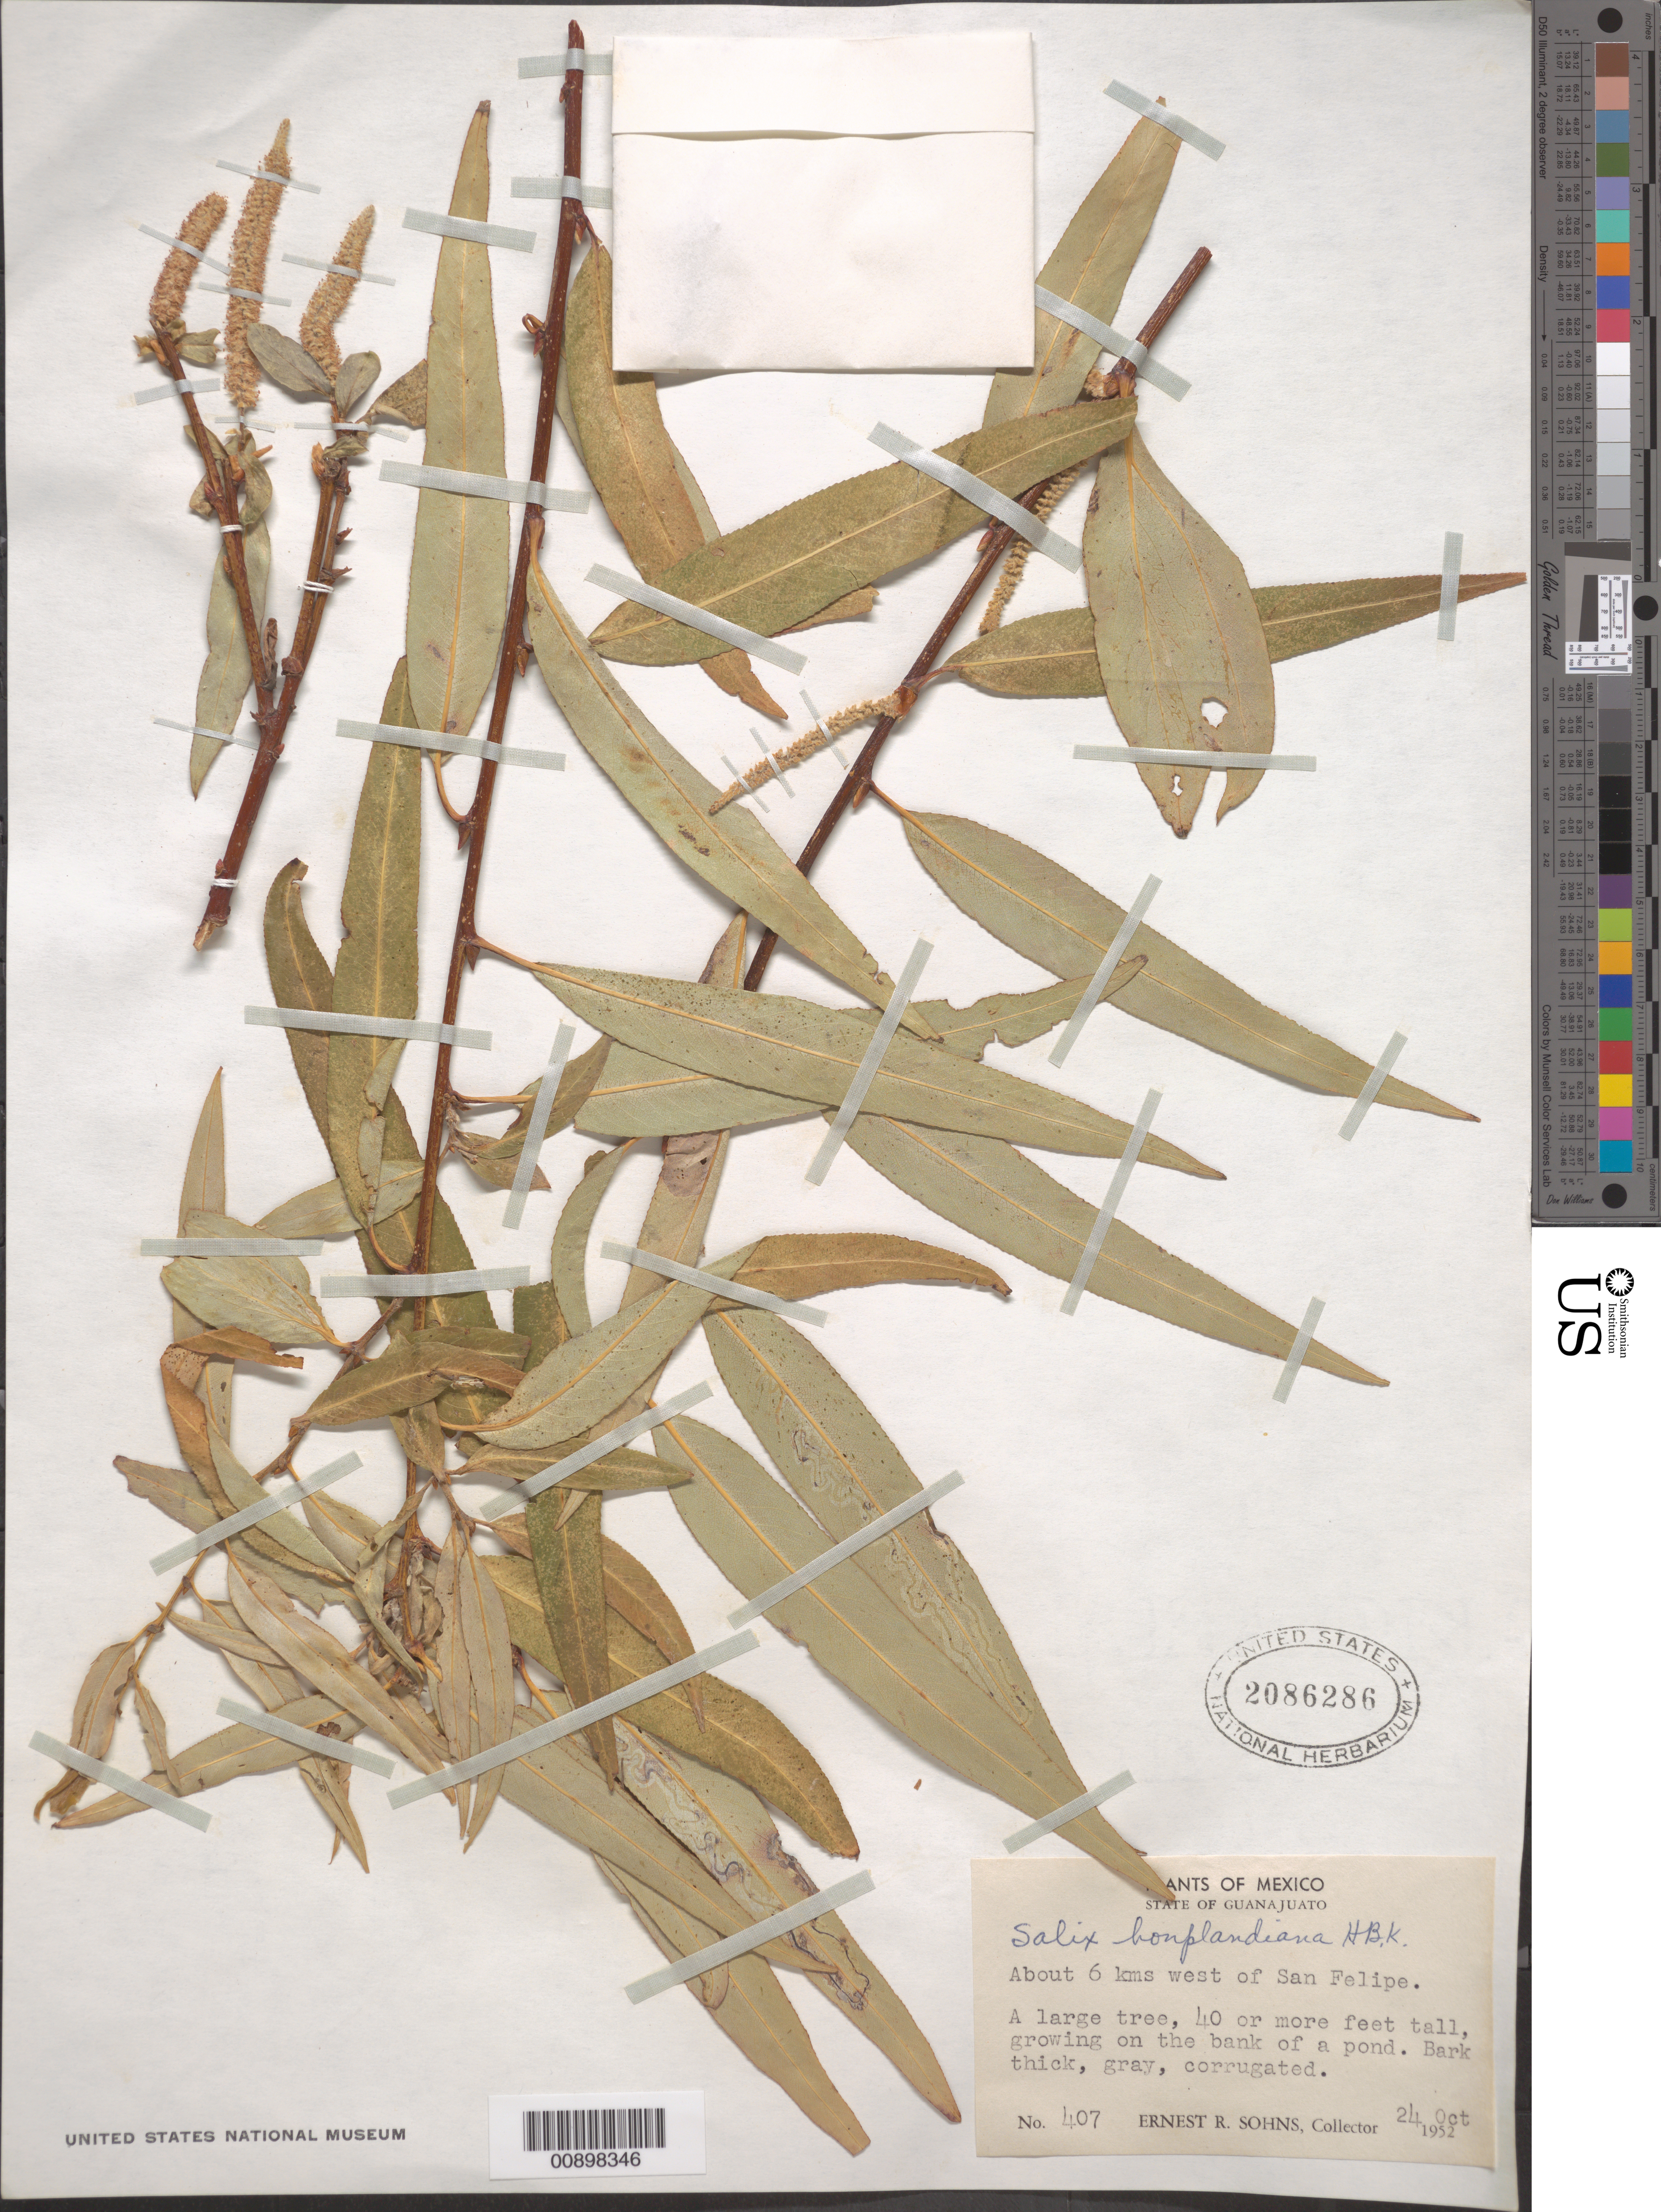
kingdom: Plantae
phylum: Tracheophyta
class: Magnoliopsida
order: Malpighiales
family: Salicaceae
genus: Salix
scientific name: Salix bonplandiana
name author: Kunth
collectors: E. R. Sohns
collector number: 407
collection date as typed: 24 Oct 1952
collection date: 1952-10-24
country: Mexico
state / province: Guanajuato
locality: About 6 kms. West of San Felipe, State of Guanajuato.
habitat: Growing on the bank of a pond.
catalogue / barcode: US 2086286